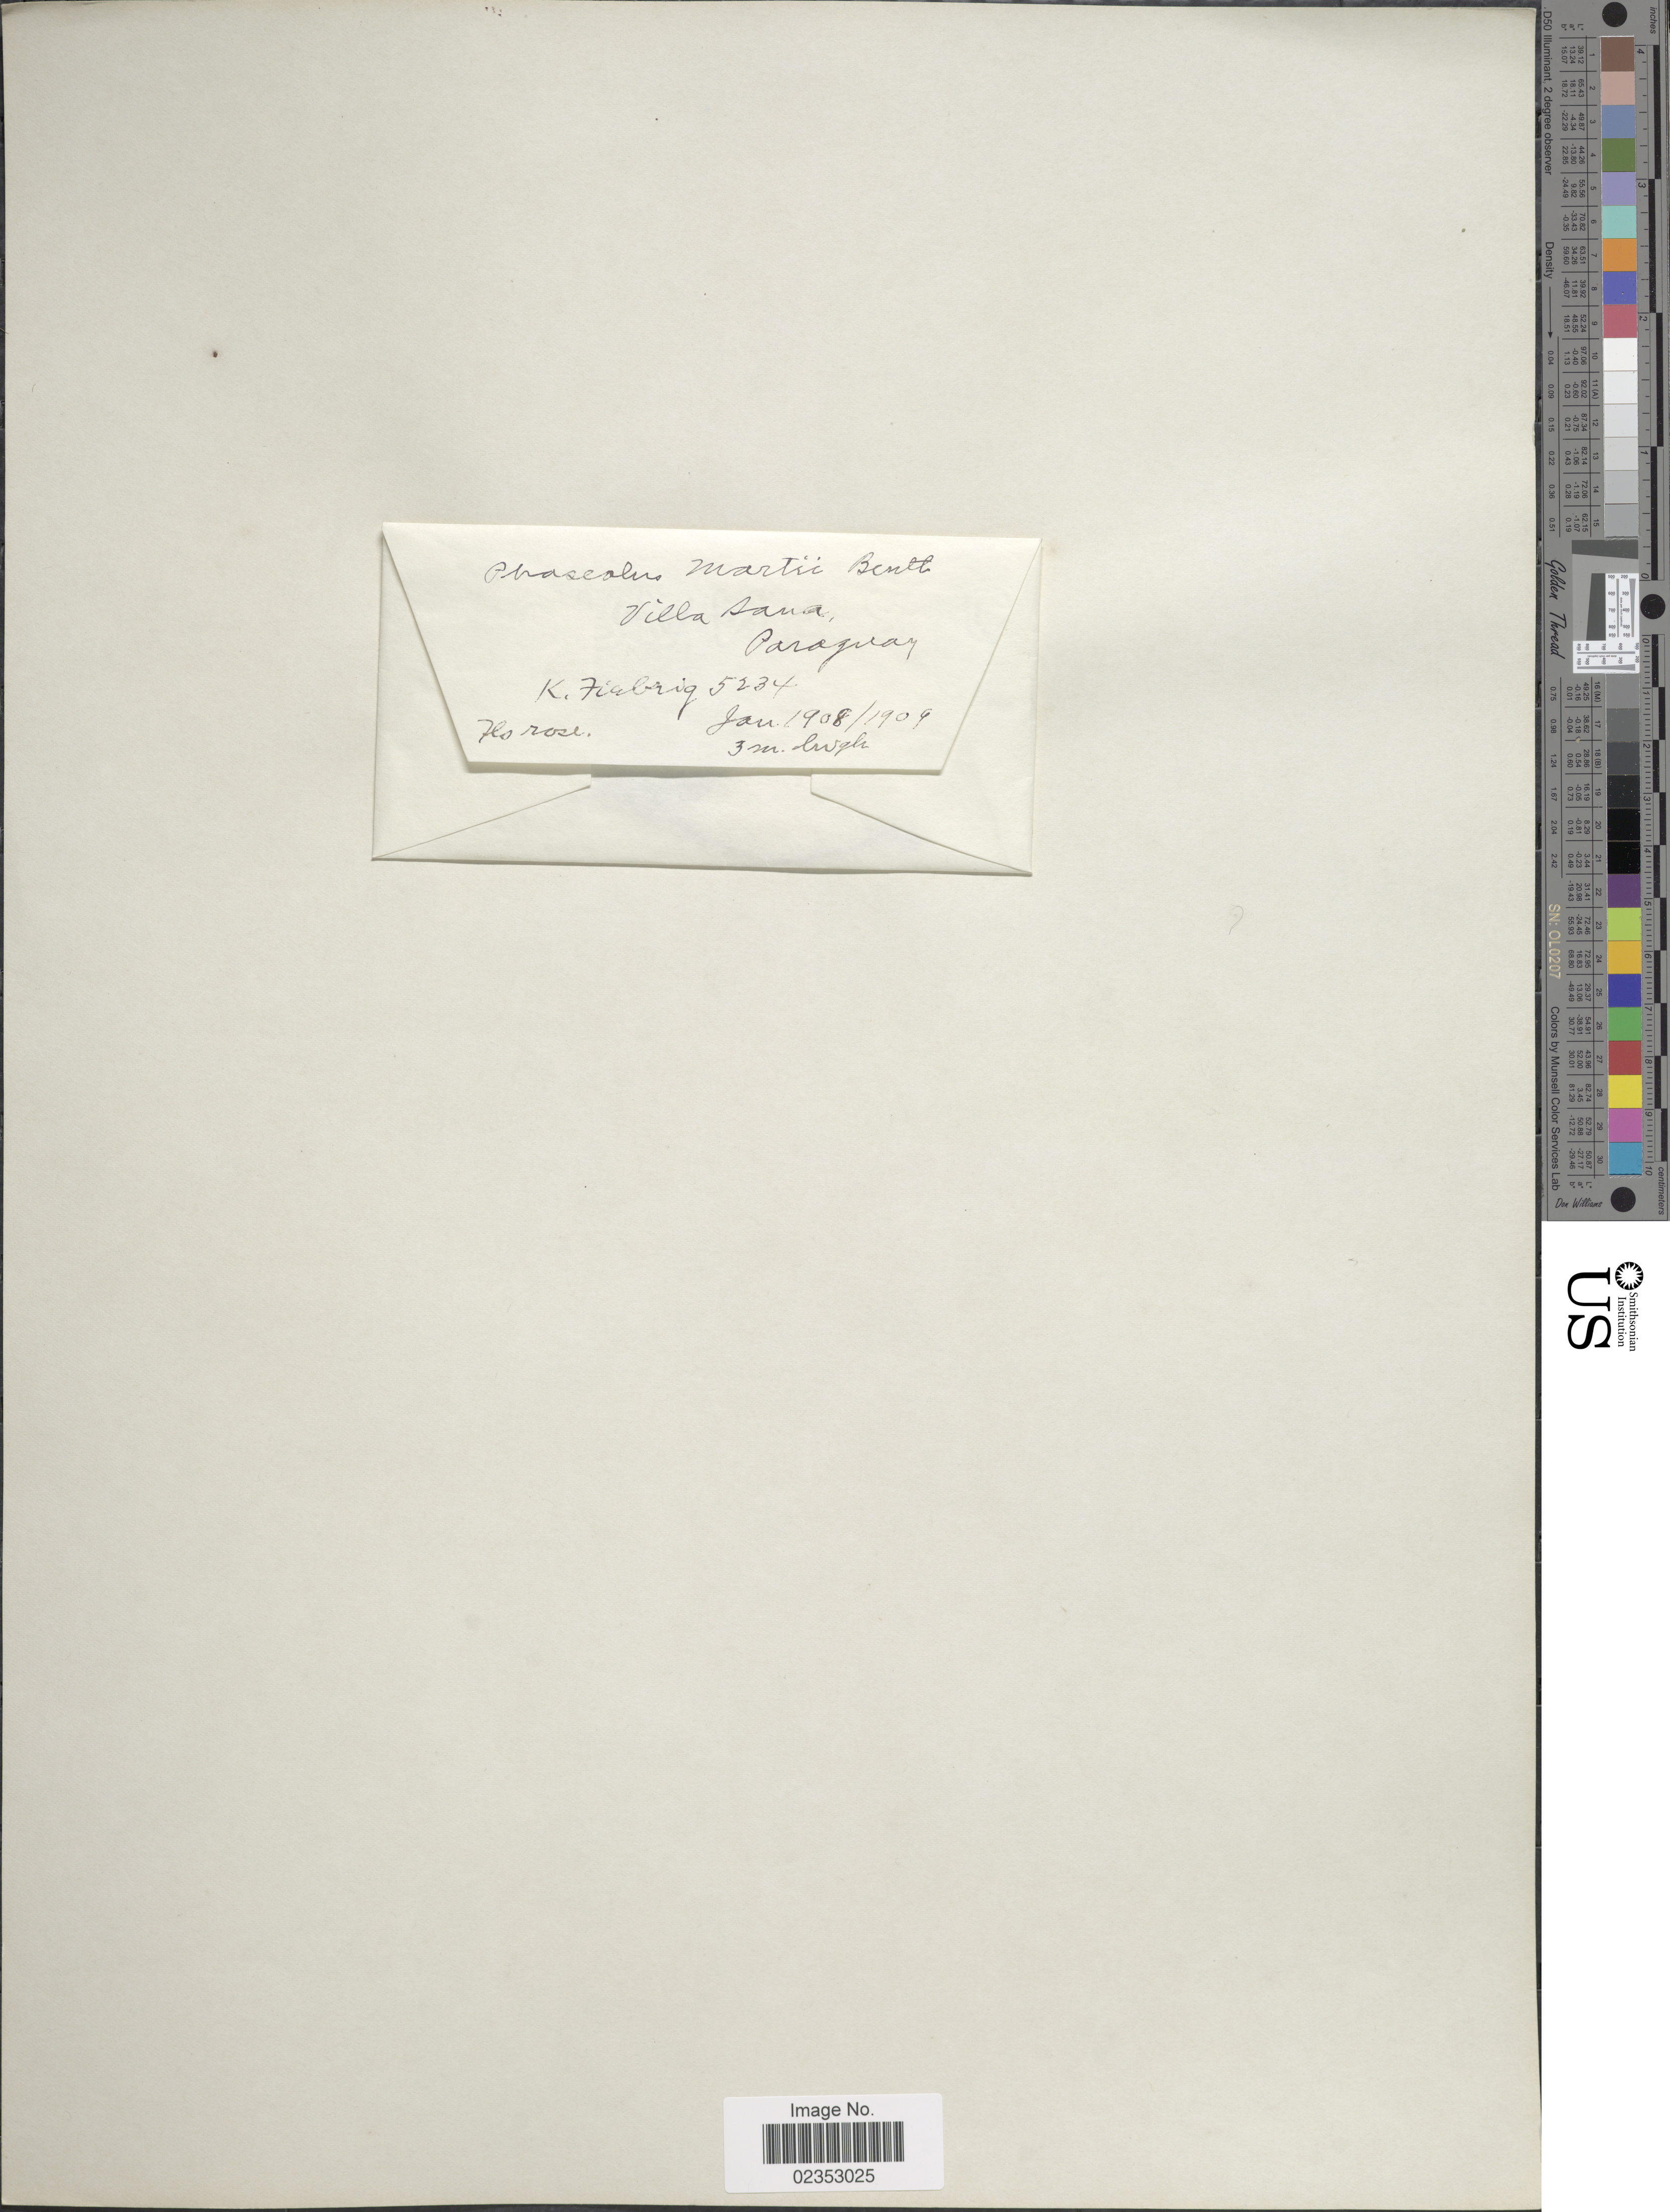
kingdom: Plantae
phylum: Tracheophyta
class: Magnoliopsida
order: Fabales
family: Fabaceae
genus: Macroptilium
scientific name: Macroptilium martii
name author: (Benth.) Maréchal & Baudet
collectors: K. Fiebrig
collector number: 5234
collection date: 1908-01/1909-01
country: Paraguay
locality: Villa Sana